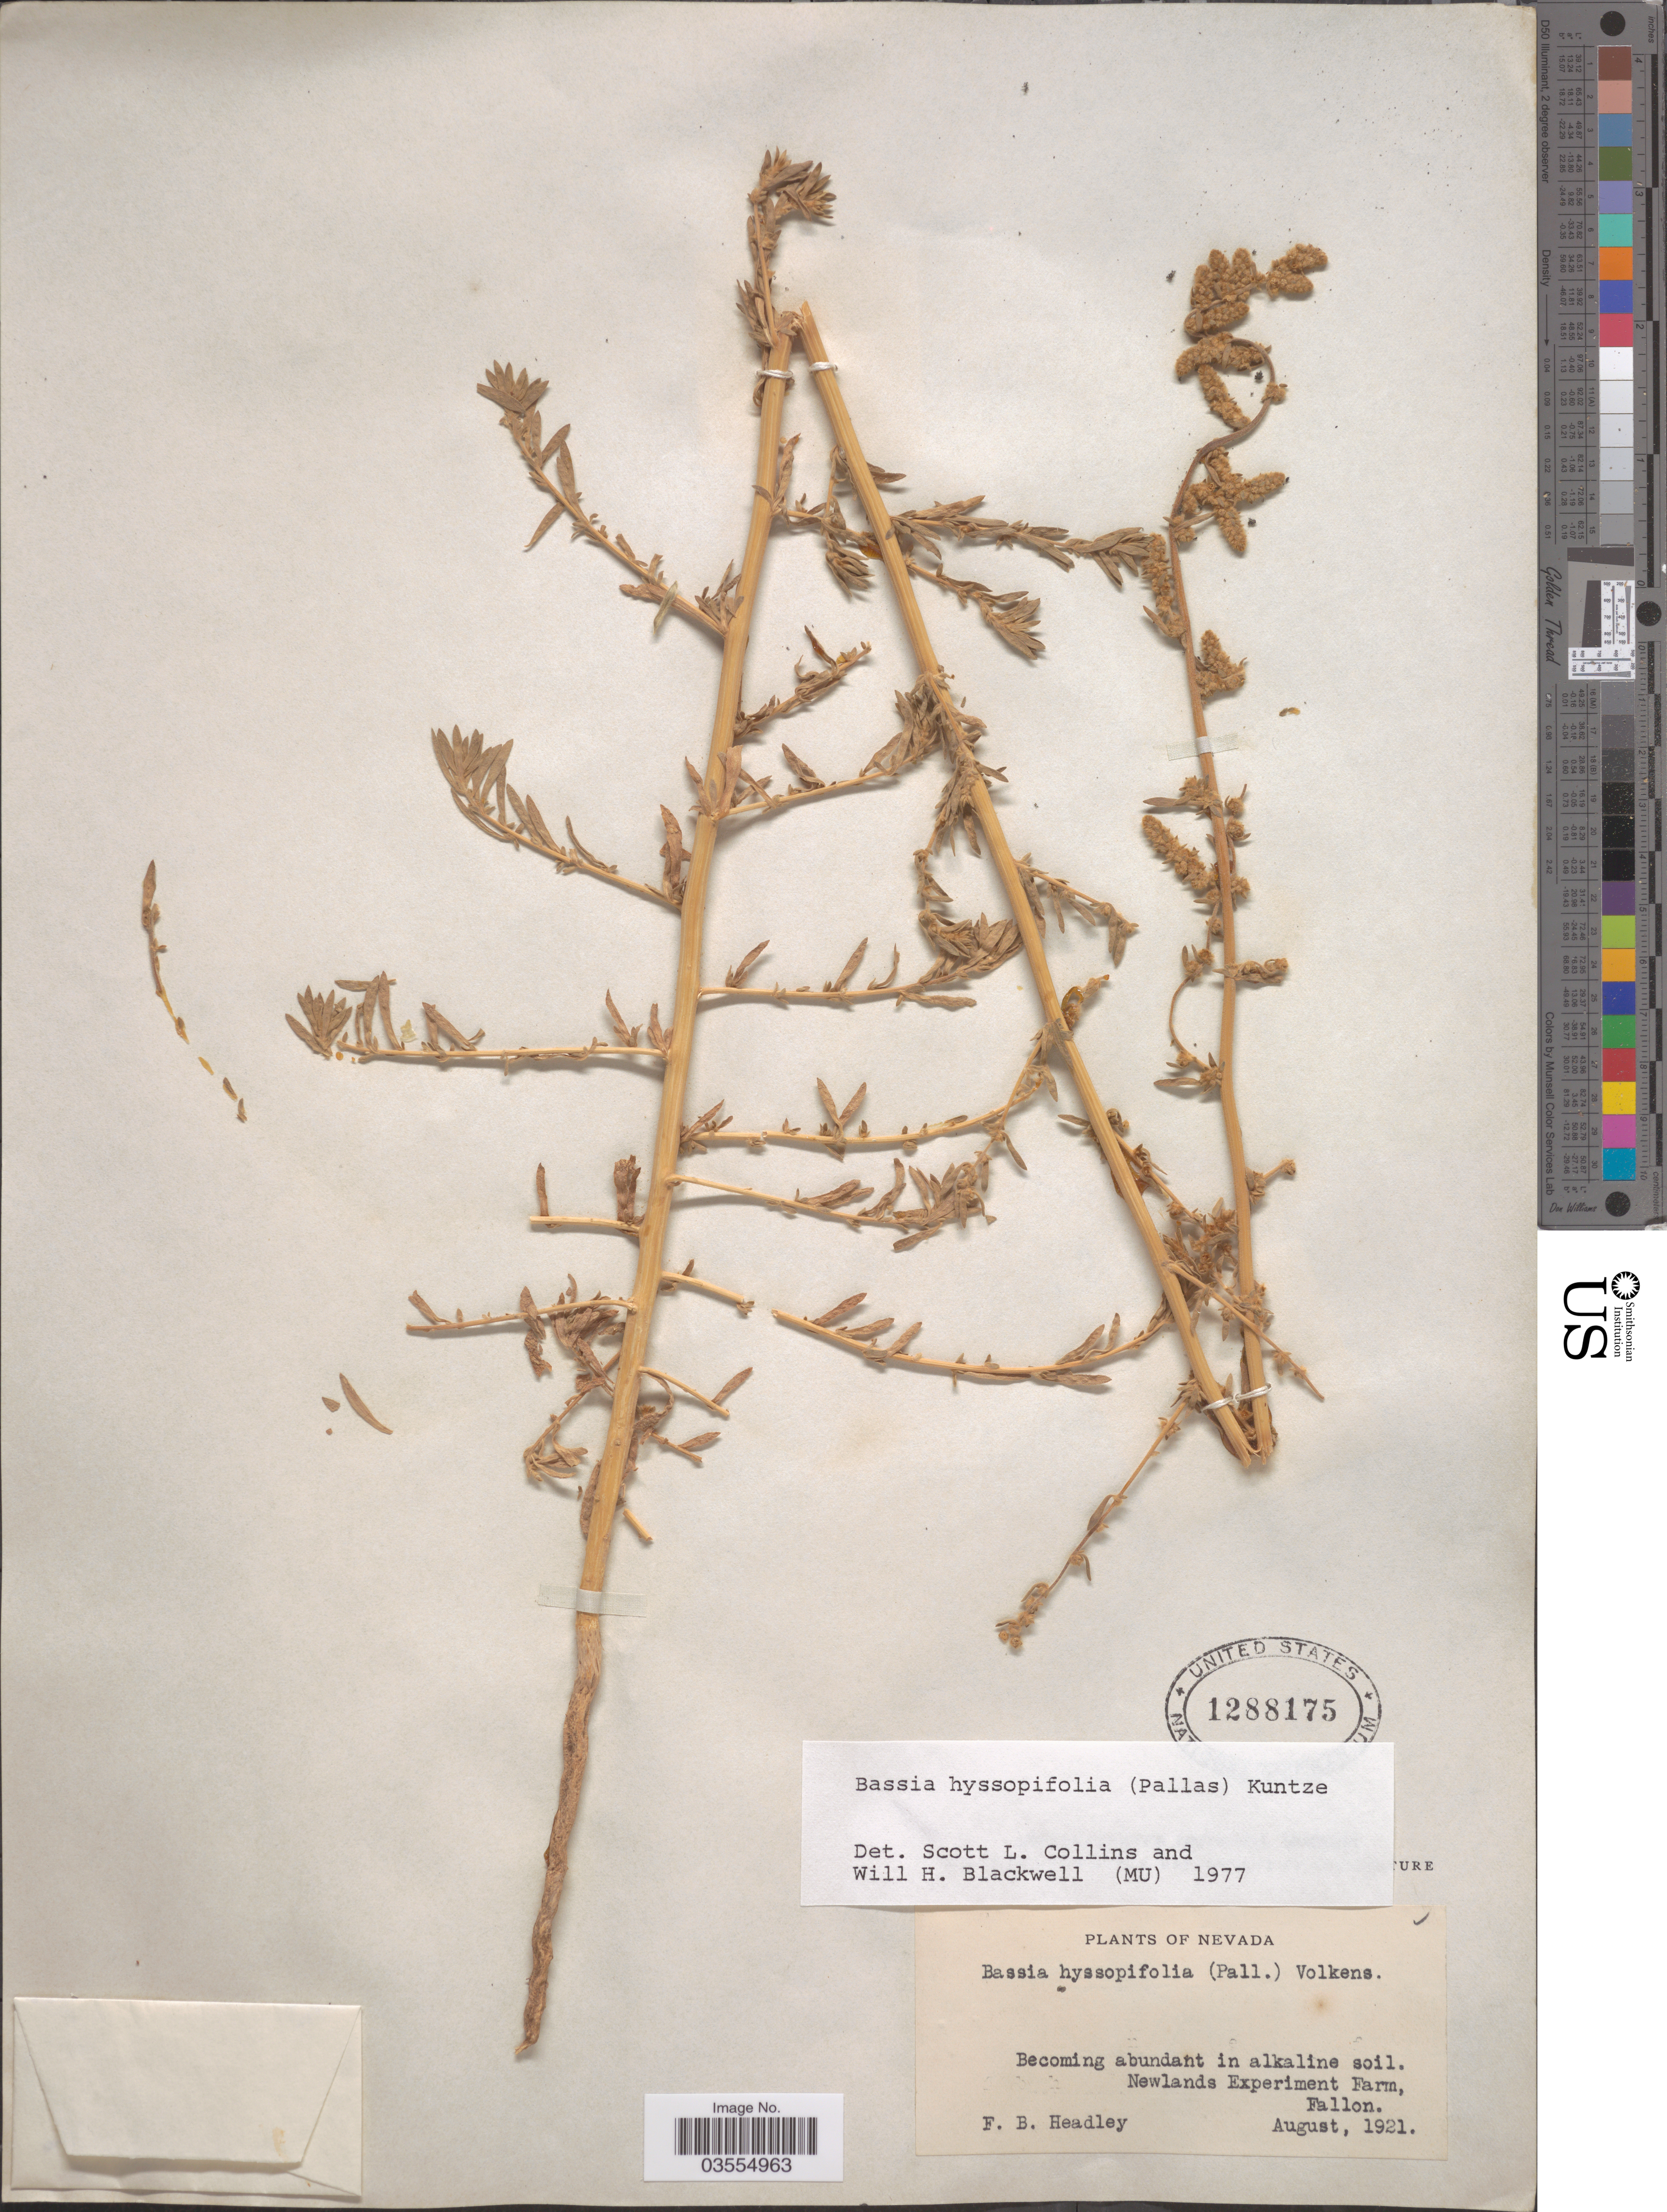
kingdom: Plantae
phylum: Tracheophyta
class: Magnoliopsida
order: Caryophyllales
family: Amaranthaceae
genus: Bassia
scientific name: Bassia hyssopifolia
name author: (Pall.) Kuntze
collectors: F. B. Headley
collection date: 1921-08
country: United States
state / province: Nevada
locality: Newlands Experiment Farm, Fallon.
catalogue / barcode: US 1288175